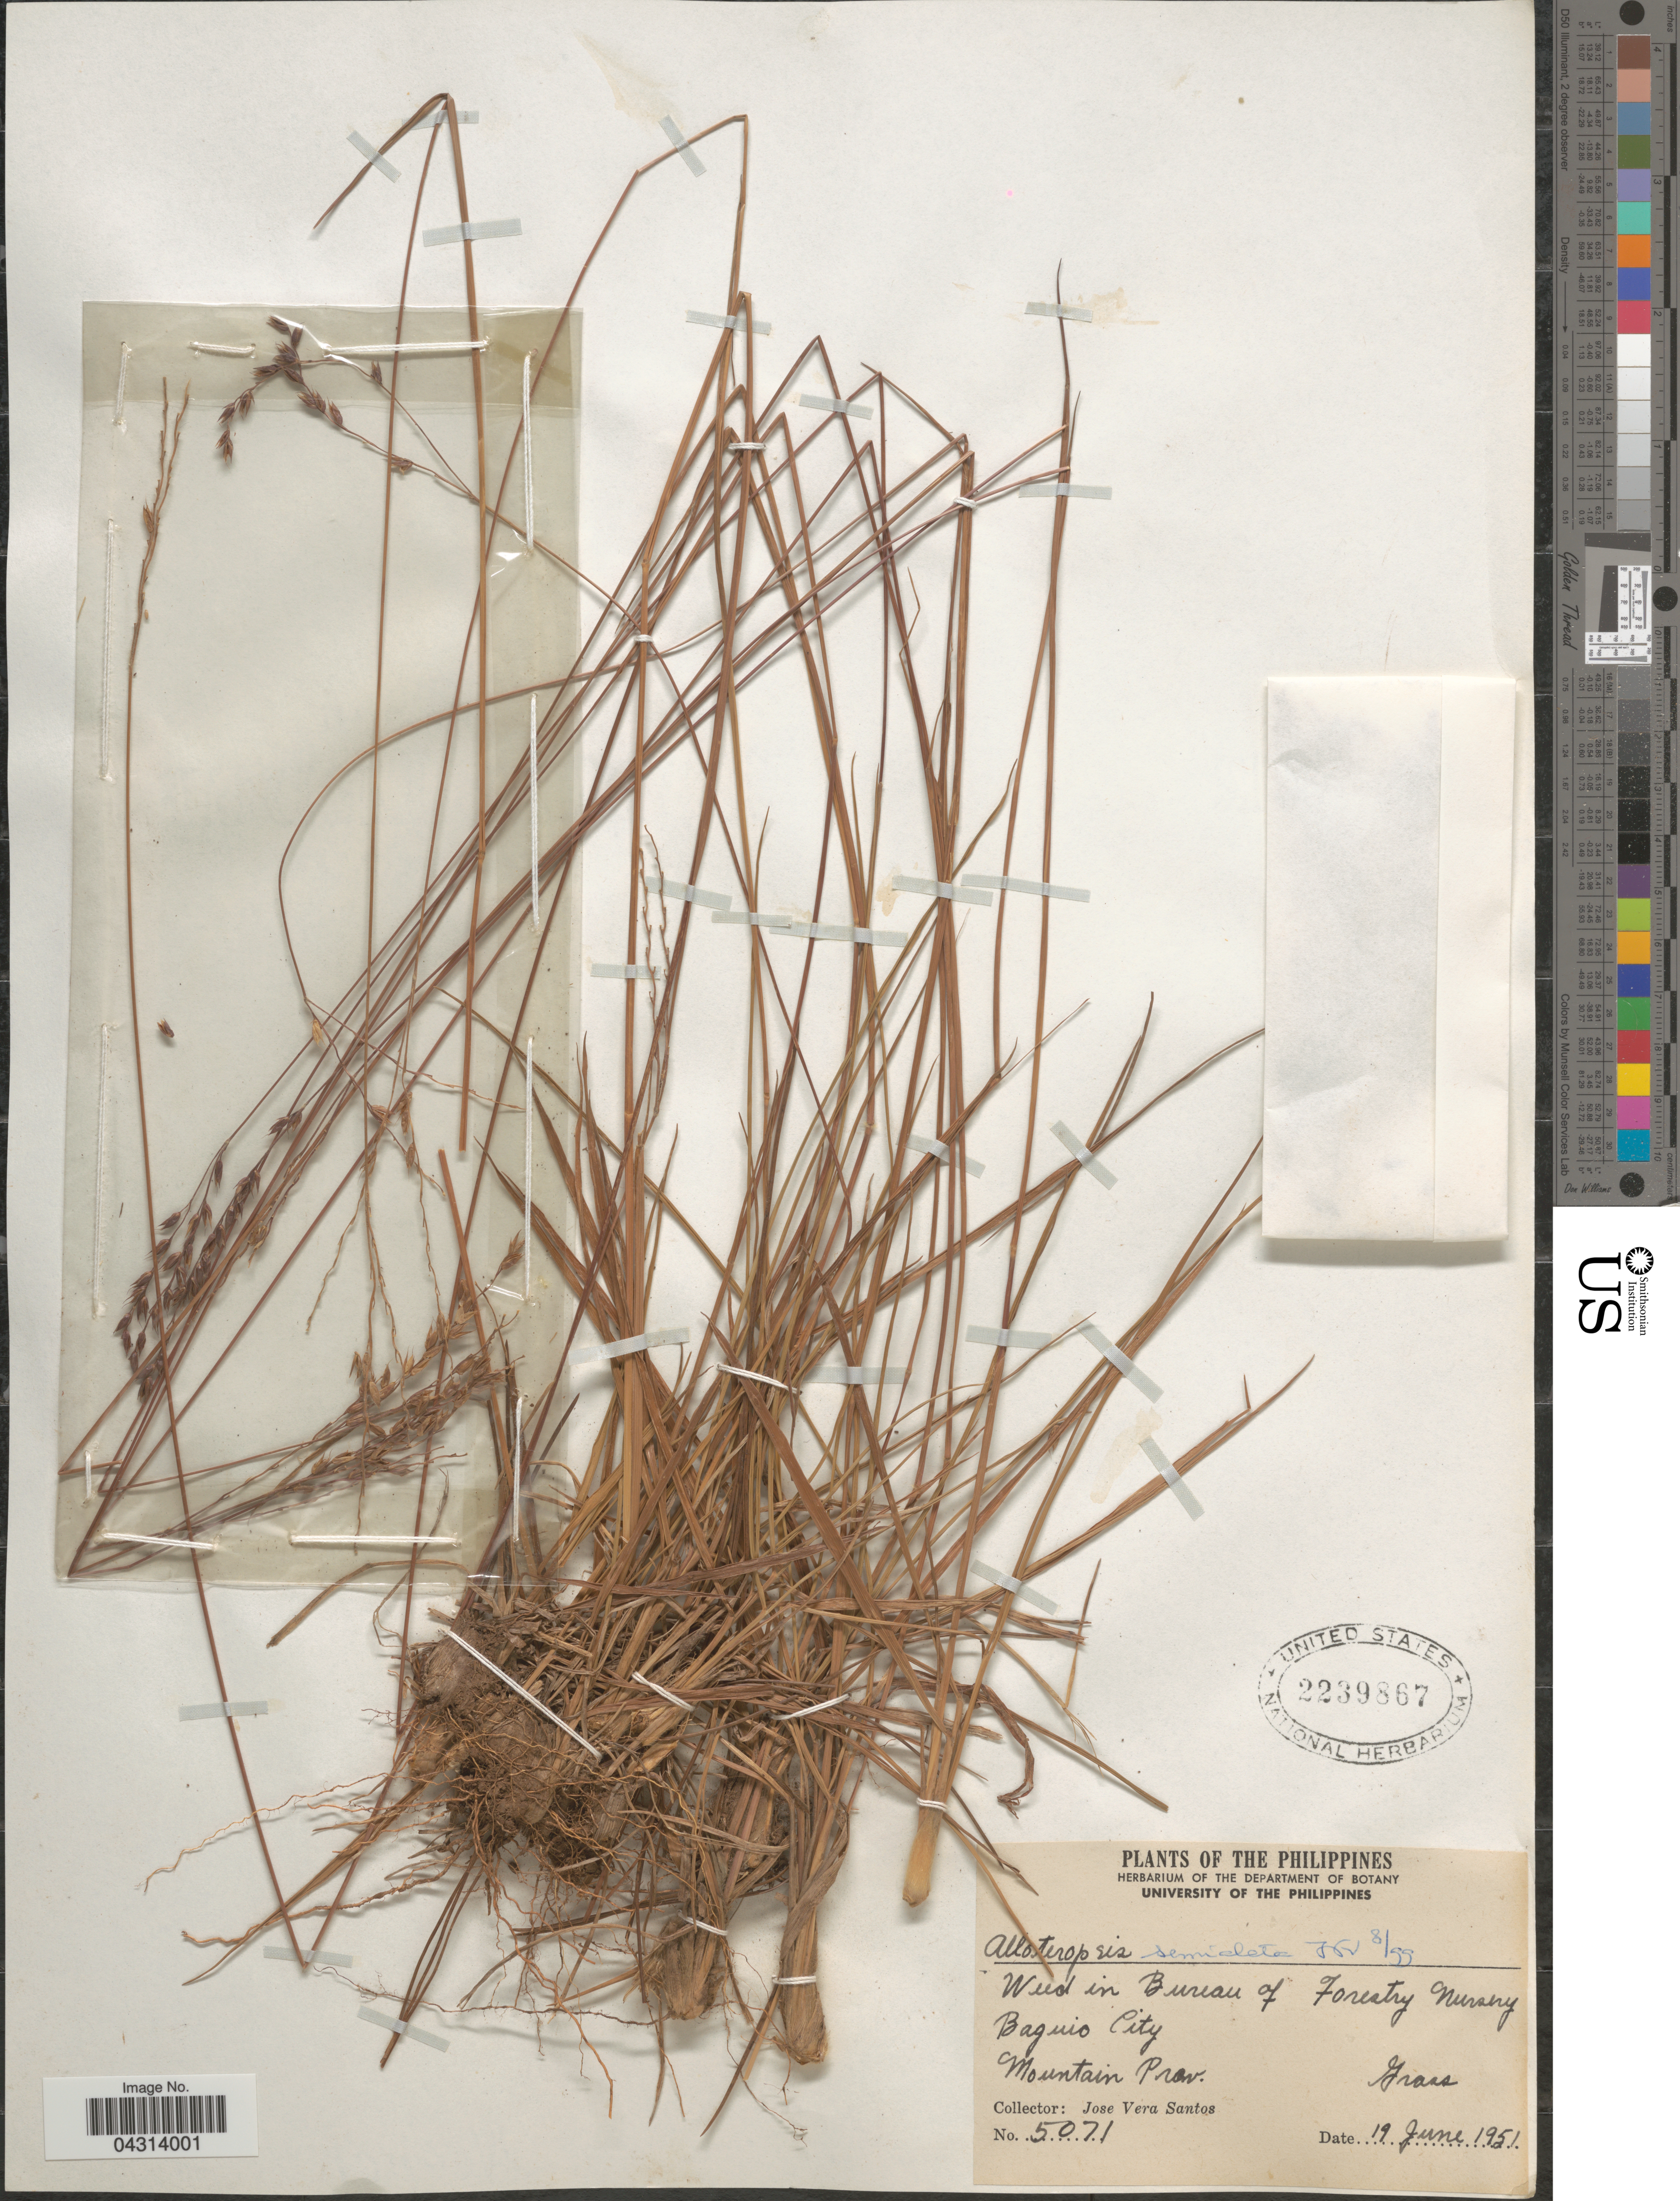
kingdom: Plantae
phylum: Tracheophyta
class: Liliopsida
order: Poales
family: Poaceae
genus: Alloteropsis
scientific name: Alloteropsis semialata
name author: (R. Br.) Hitchc.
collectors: J. Santos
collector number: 5071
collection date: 1951-06-19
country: Philippines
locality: Weed in Bureau of Forestry Nursery. Baguio City. Mountain Prov.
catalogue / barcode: US 2239867